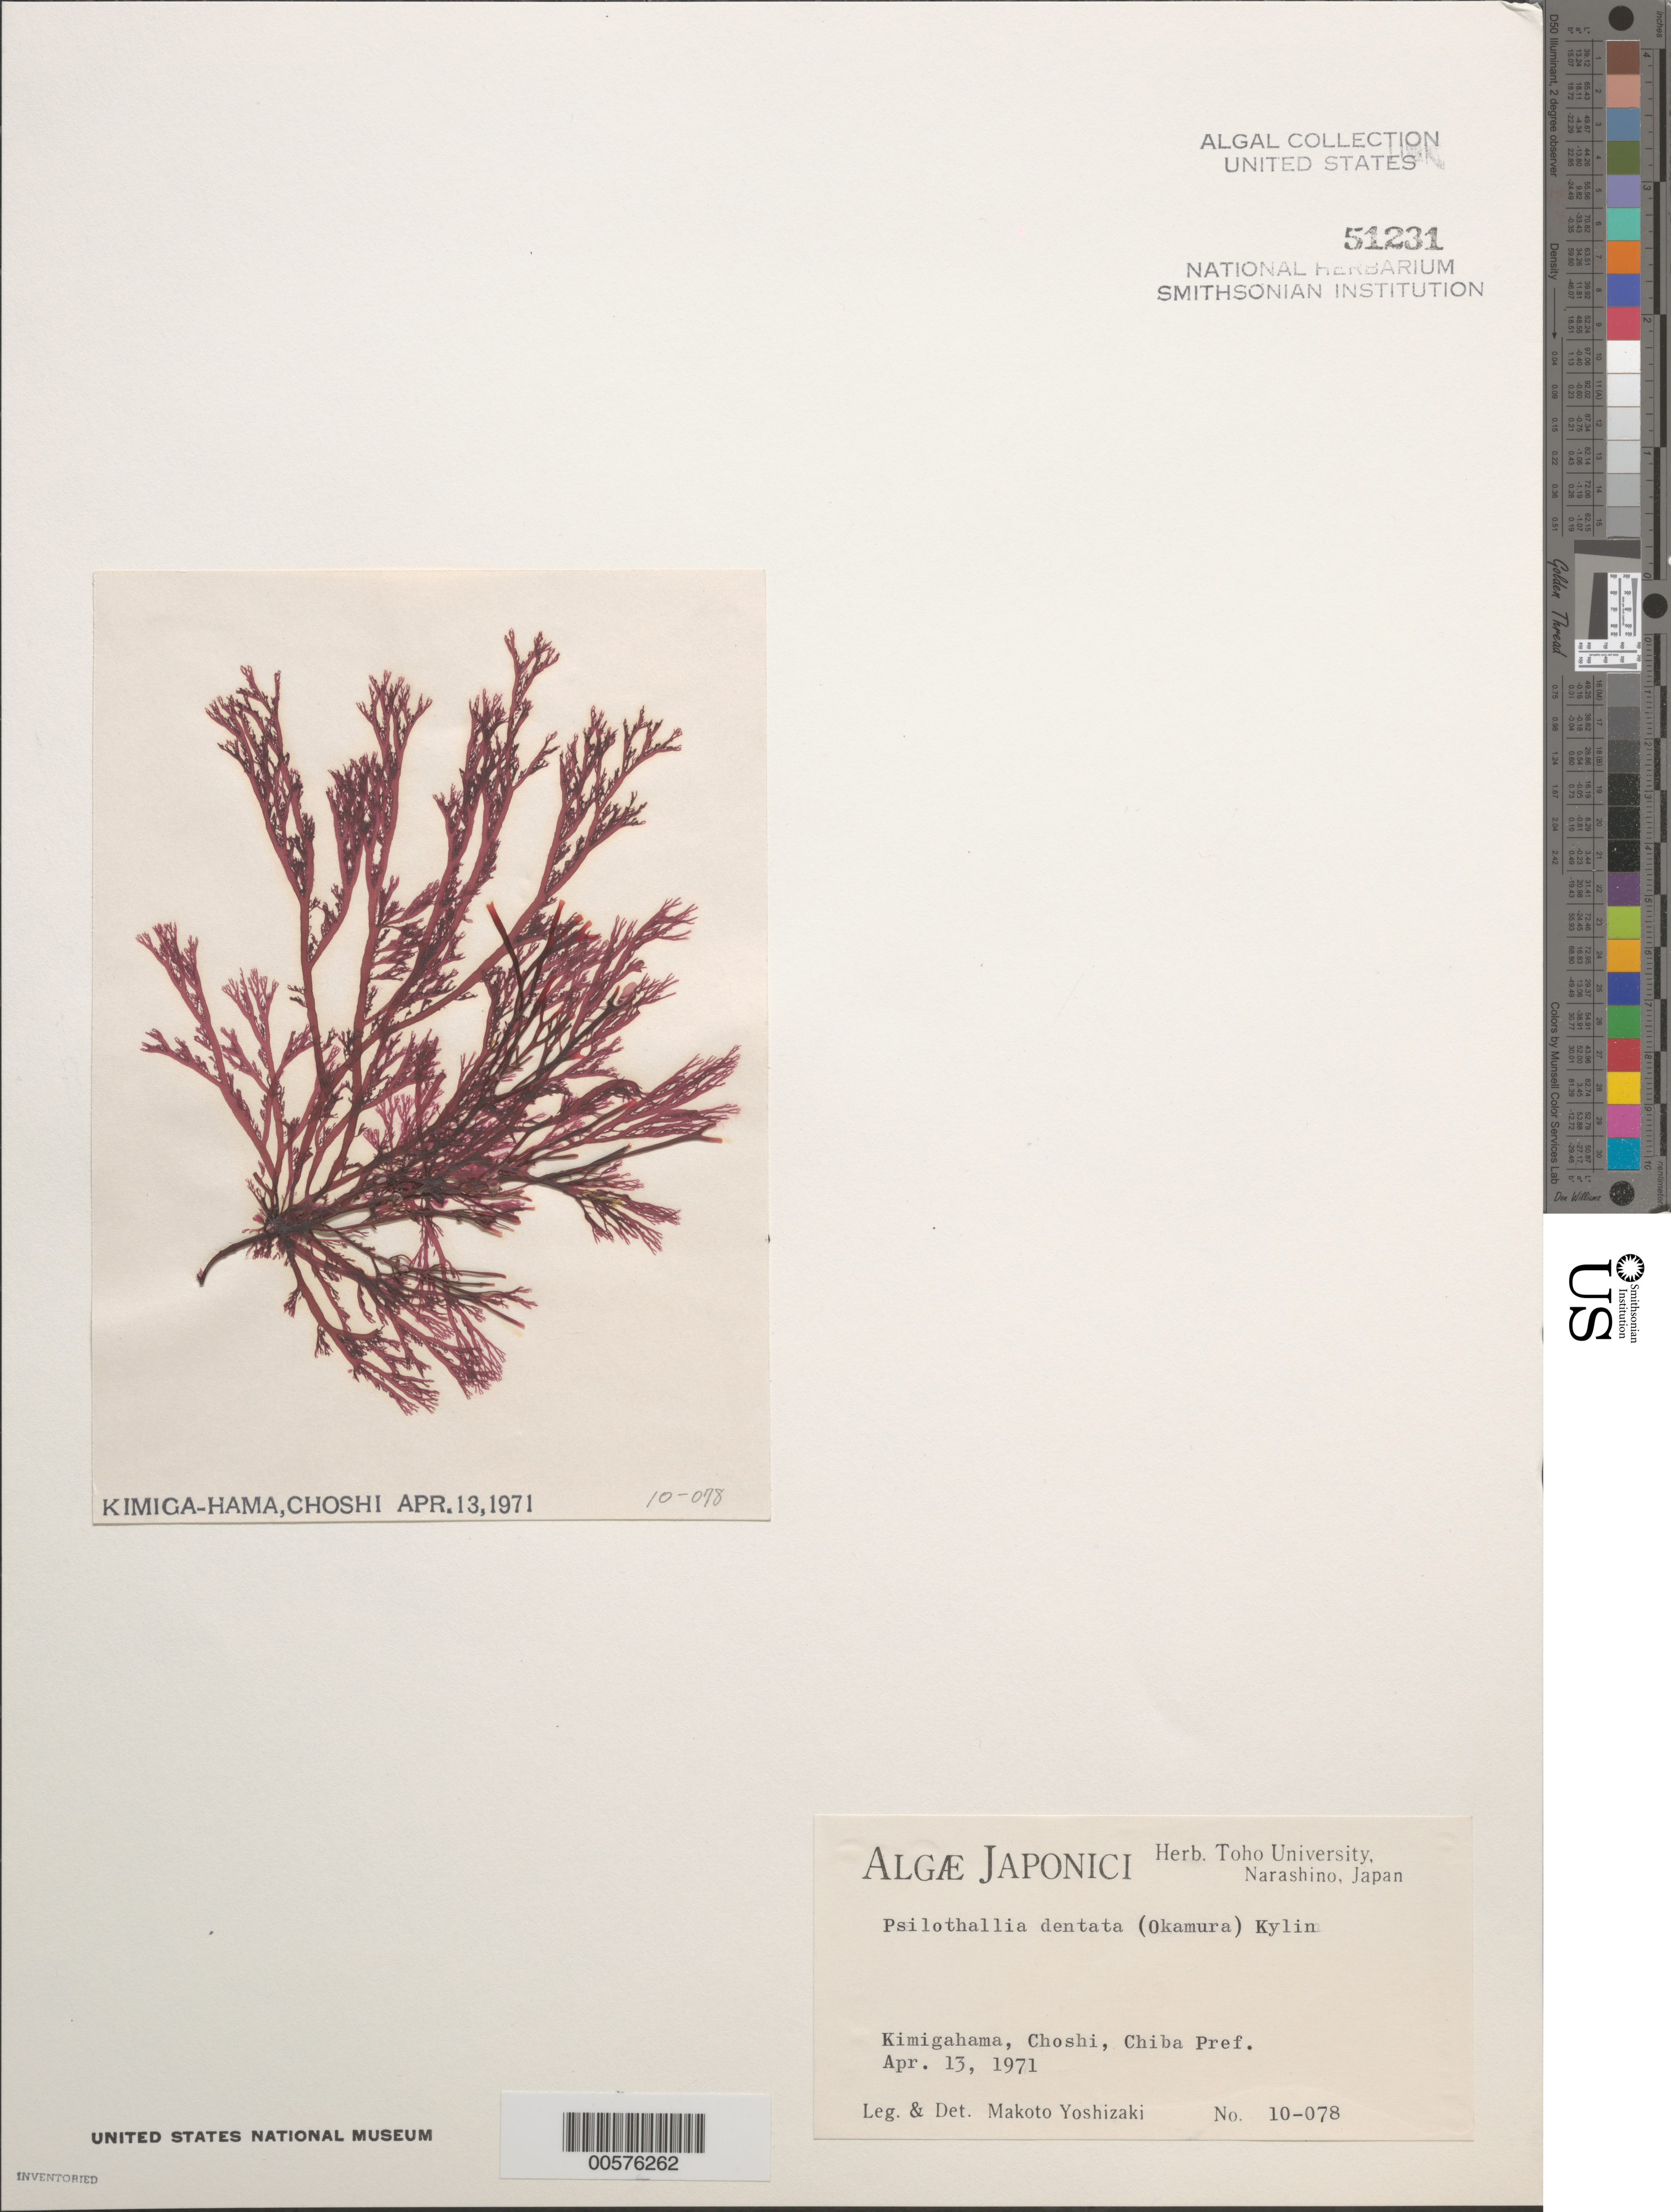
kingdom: Plantae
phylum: Rhodophyta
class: Florideophyceae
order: Ceramiales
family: Wrangeliaceae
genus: Ptilota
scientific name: Ptilota dentata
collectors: M. Yoshizaki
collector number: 10-078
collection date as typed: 13 Apr 1971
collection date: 1971-04-13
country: Japan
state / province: Tiba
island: Honshu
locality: Kimigahama, Choshi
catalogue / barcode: US 51231